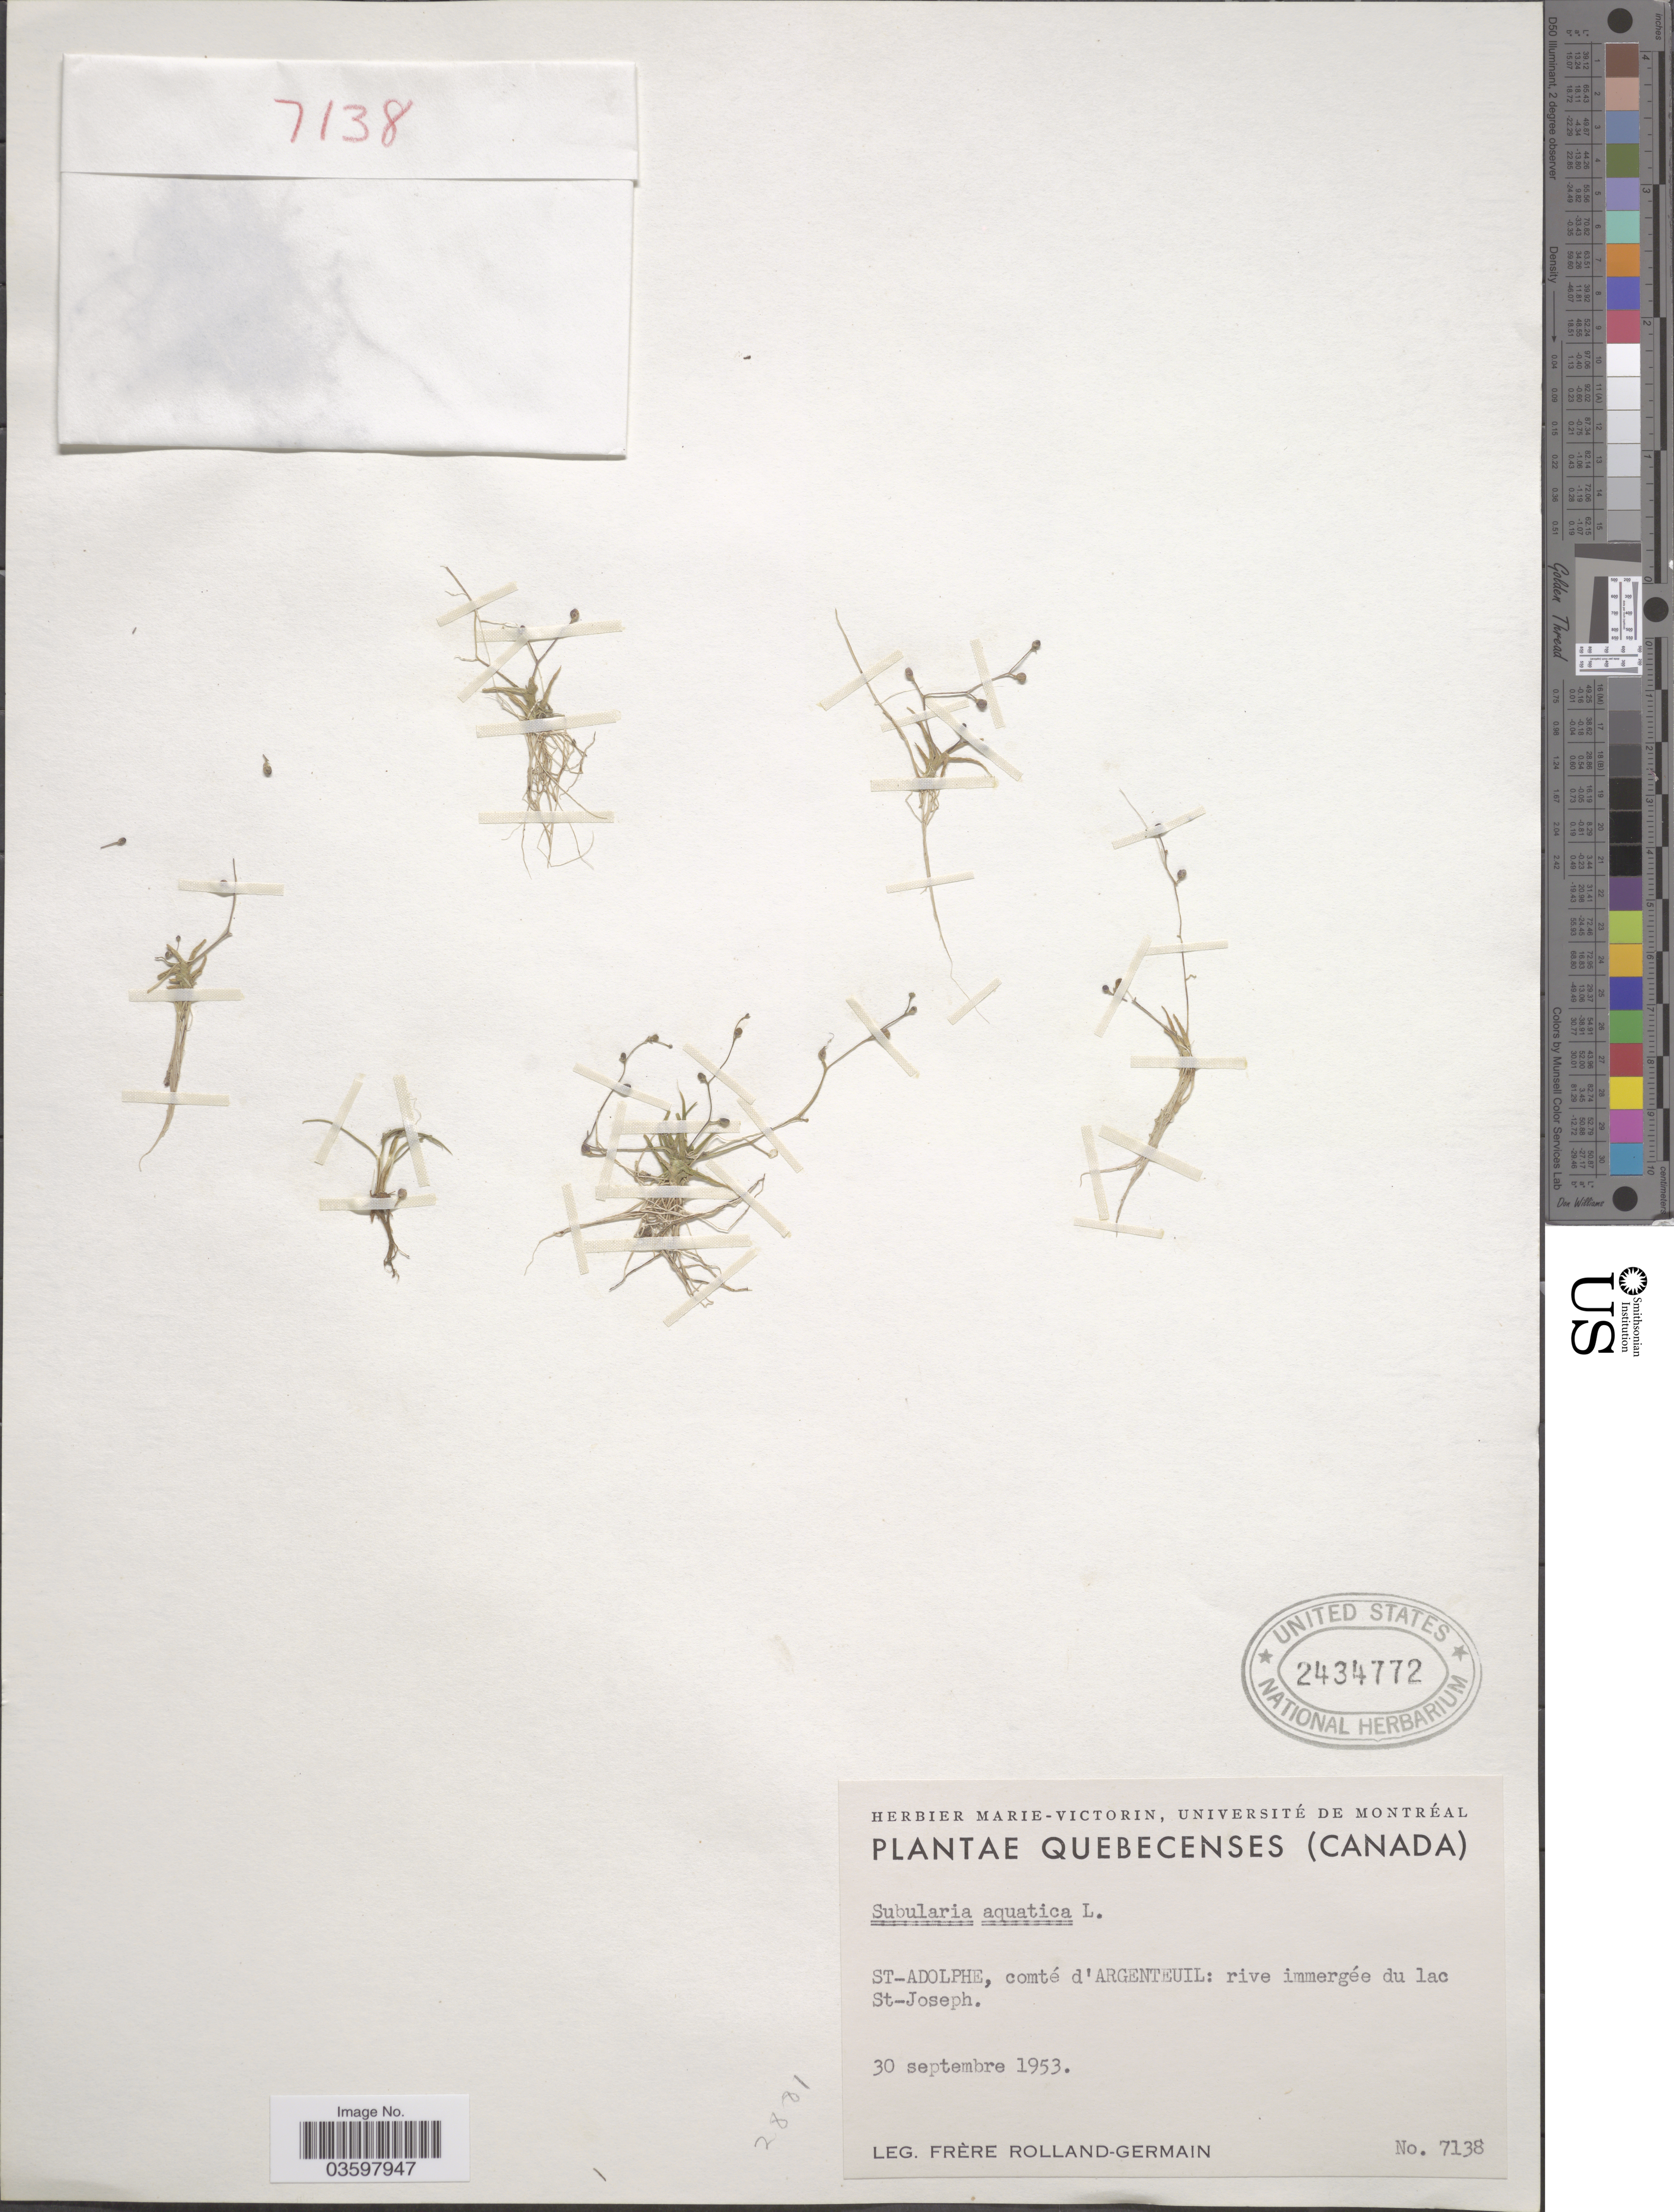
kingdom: Plantae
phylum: Tracheophyta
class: Magnoliopsida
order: Brassicales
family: Brassicaceae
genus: Subularia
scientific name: Subularia aquatica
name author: L.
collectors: Rolland-Germain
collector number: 7138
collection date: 1953-09-30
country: Canada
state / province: Quebec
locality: St-Adolphe, comté d'Argenteuil: rive immergée du lac St-Joseph.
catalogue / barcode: US 2434772